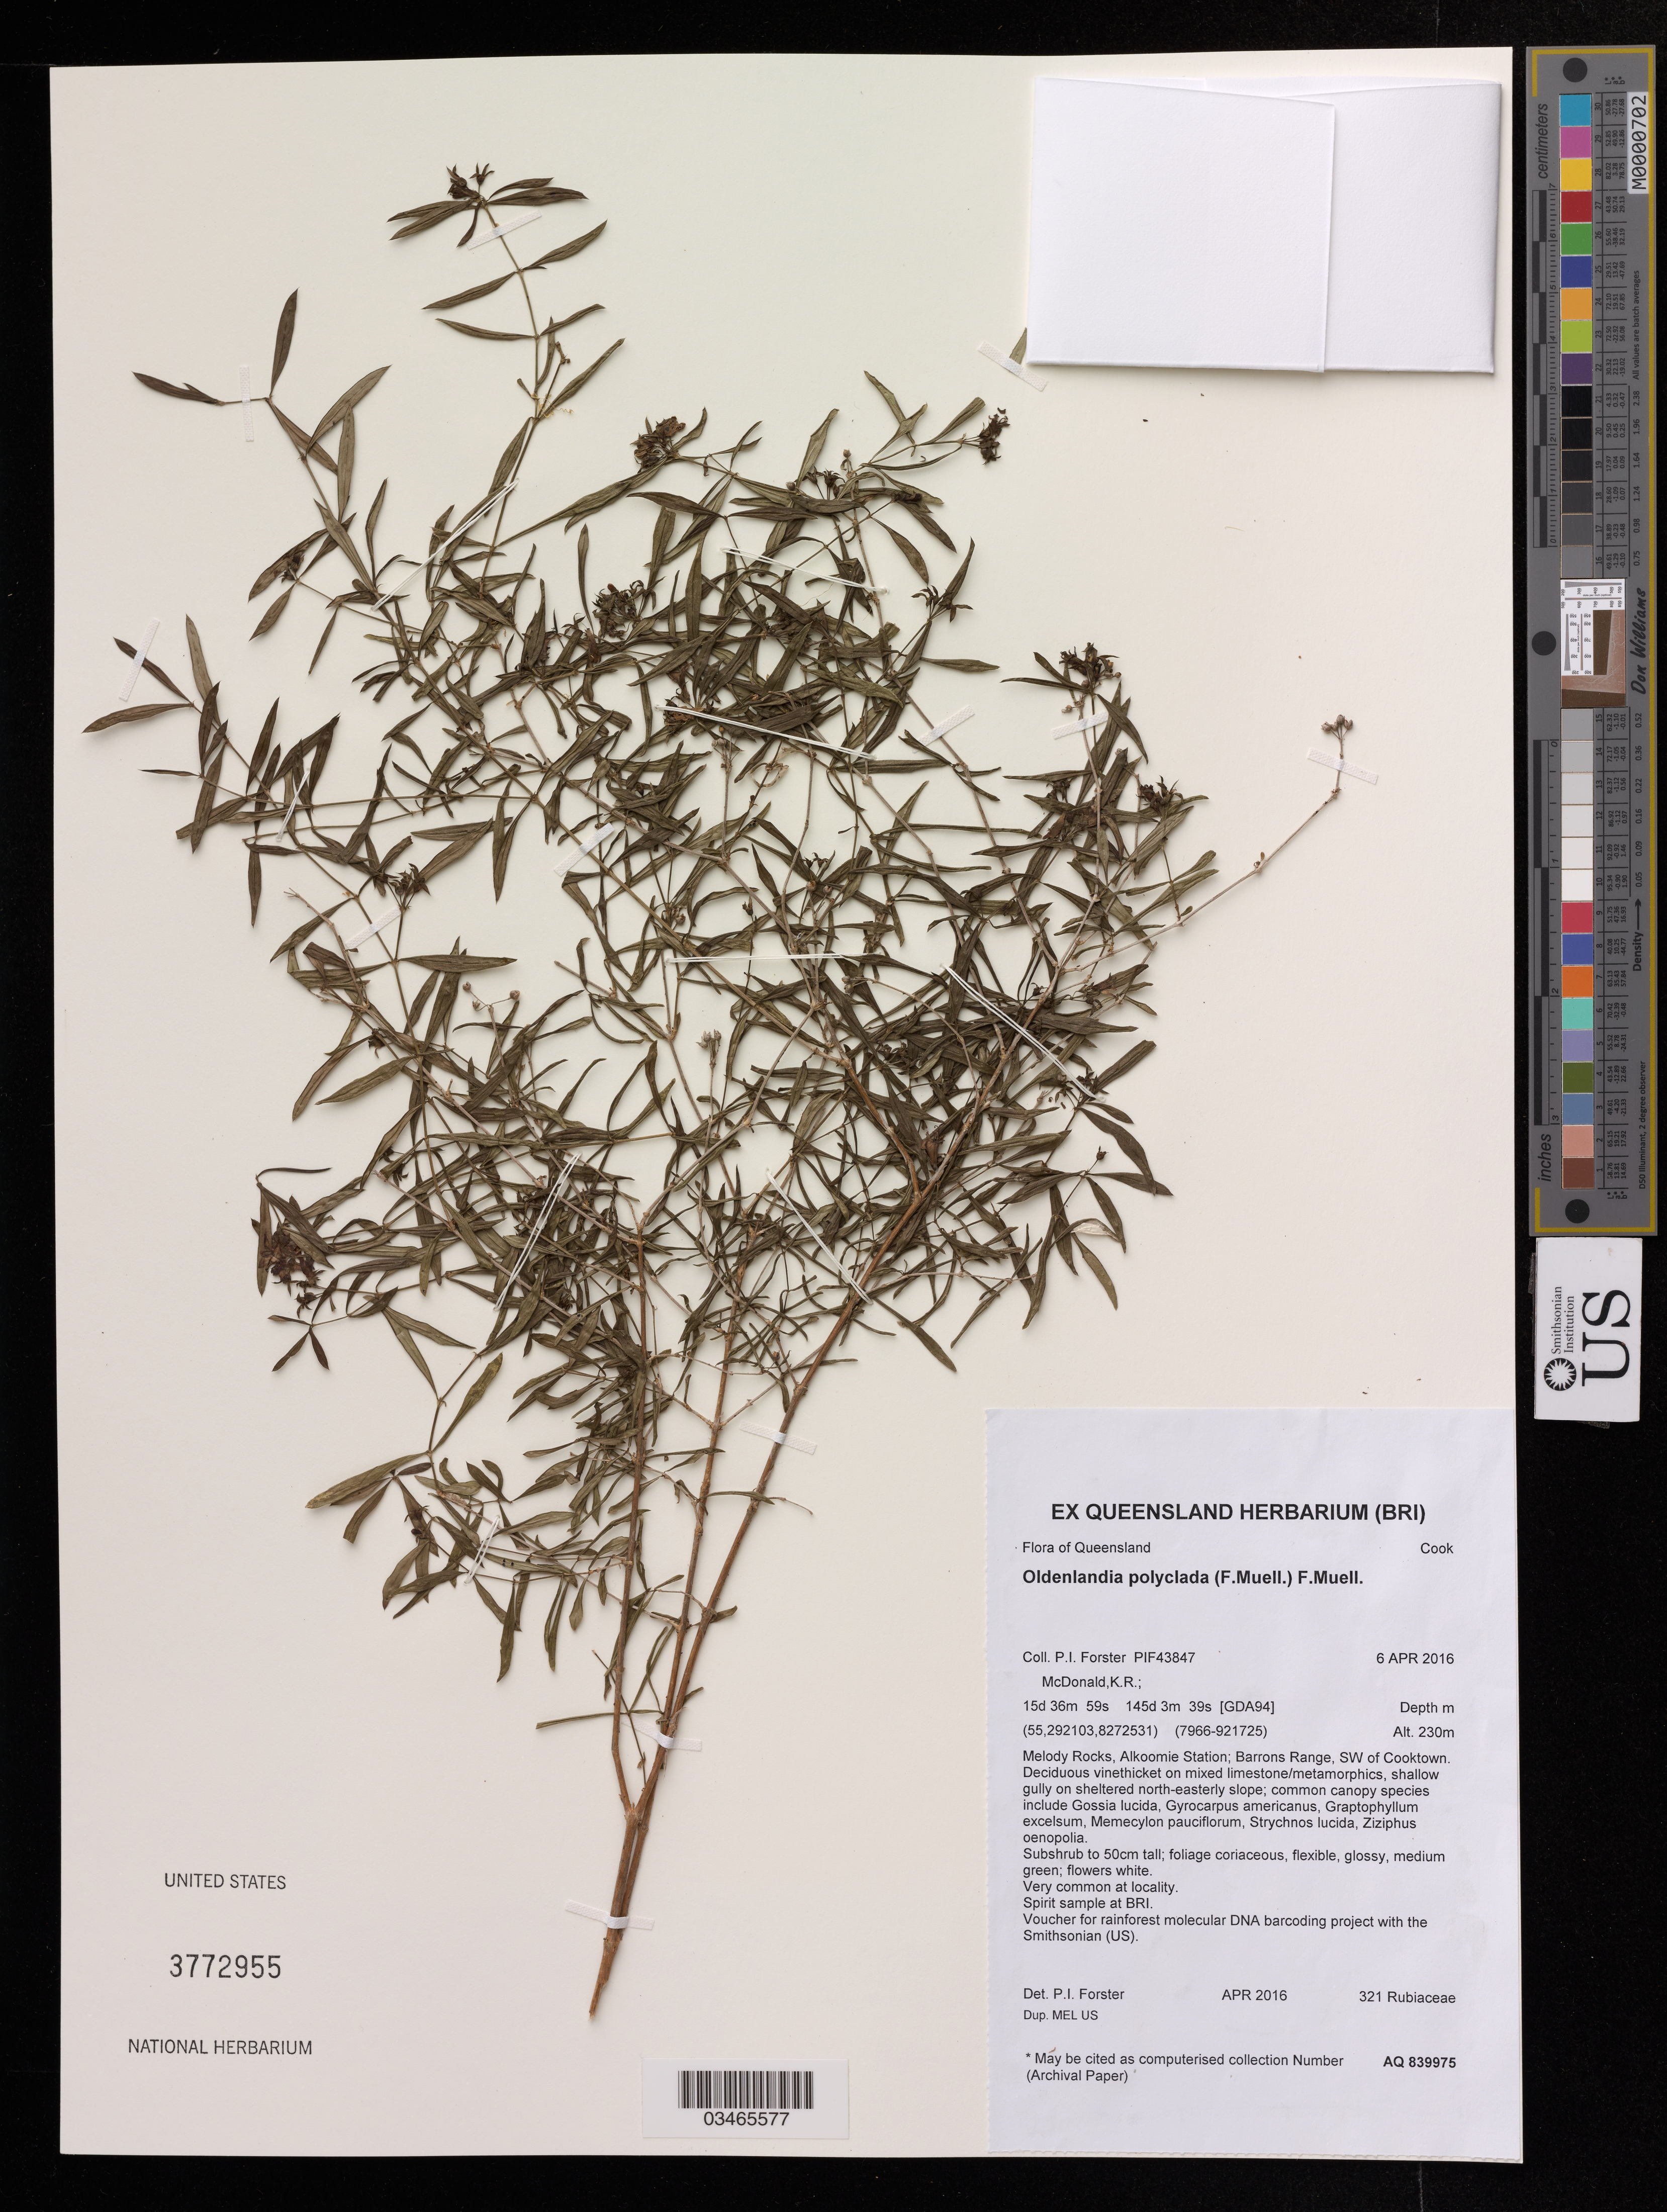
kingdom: Plantae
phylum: Tracheophyta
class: Magnoliopsida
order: Gentianales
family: Rubiaceae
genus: Oldenlandia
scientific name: Oldenlandia polyclada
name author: (F. Muell.) F. Muell.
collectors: P. Forster & K. McDonald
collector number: PIF43847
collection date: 2016-04-06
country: Australia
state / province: Queensland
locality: Cook. Melody Rocks, Alkoomie Station; Barrons Range, SW of Cooktown.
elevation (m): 230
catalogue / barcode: US 3772955